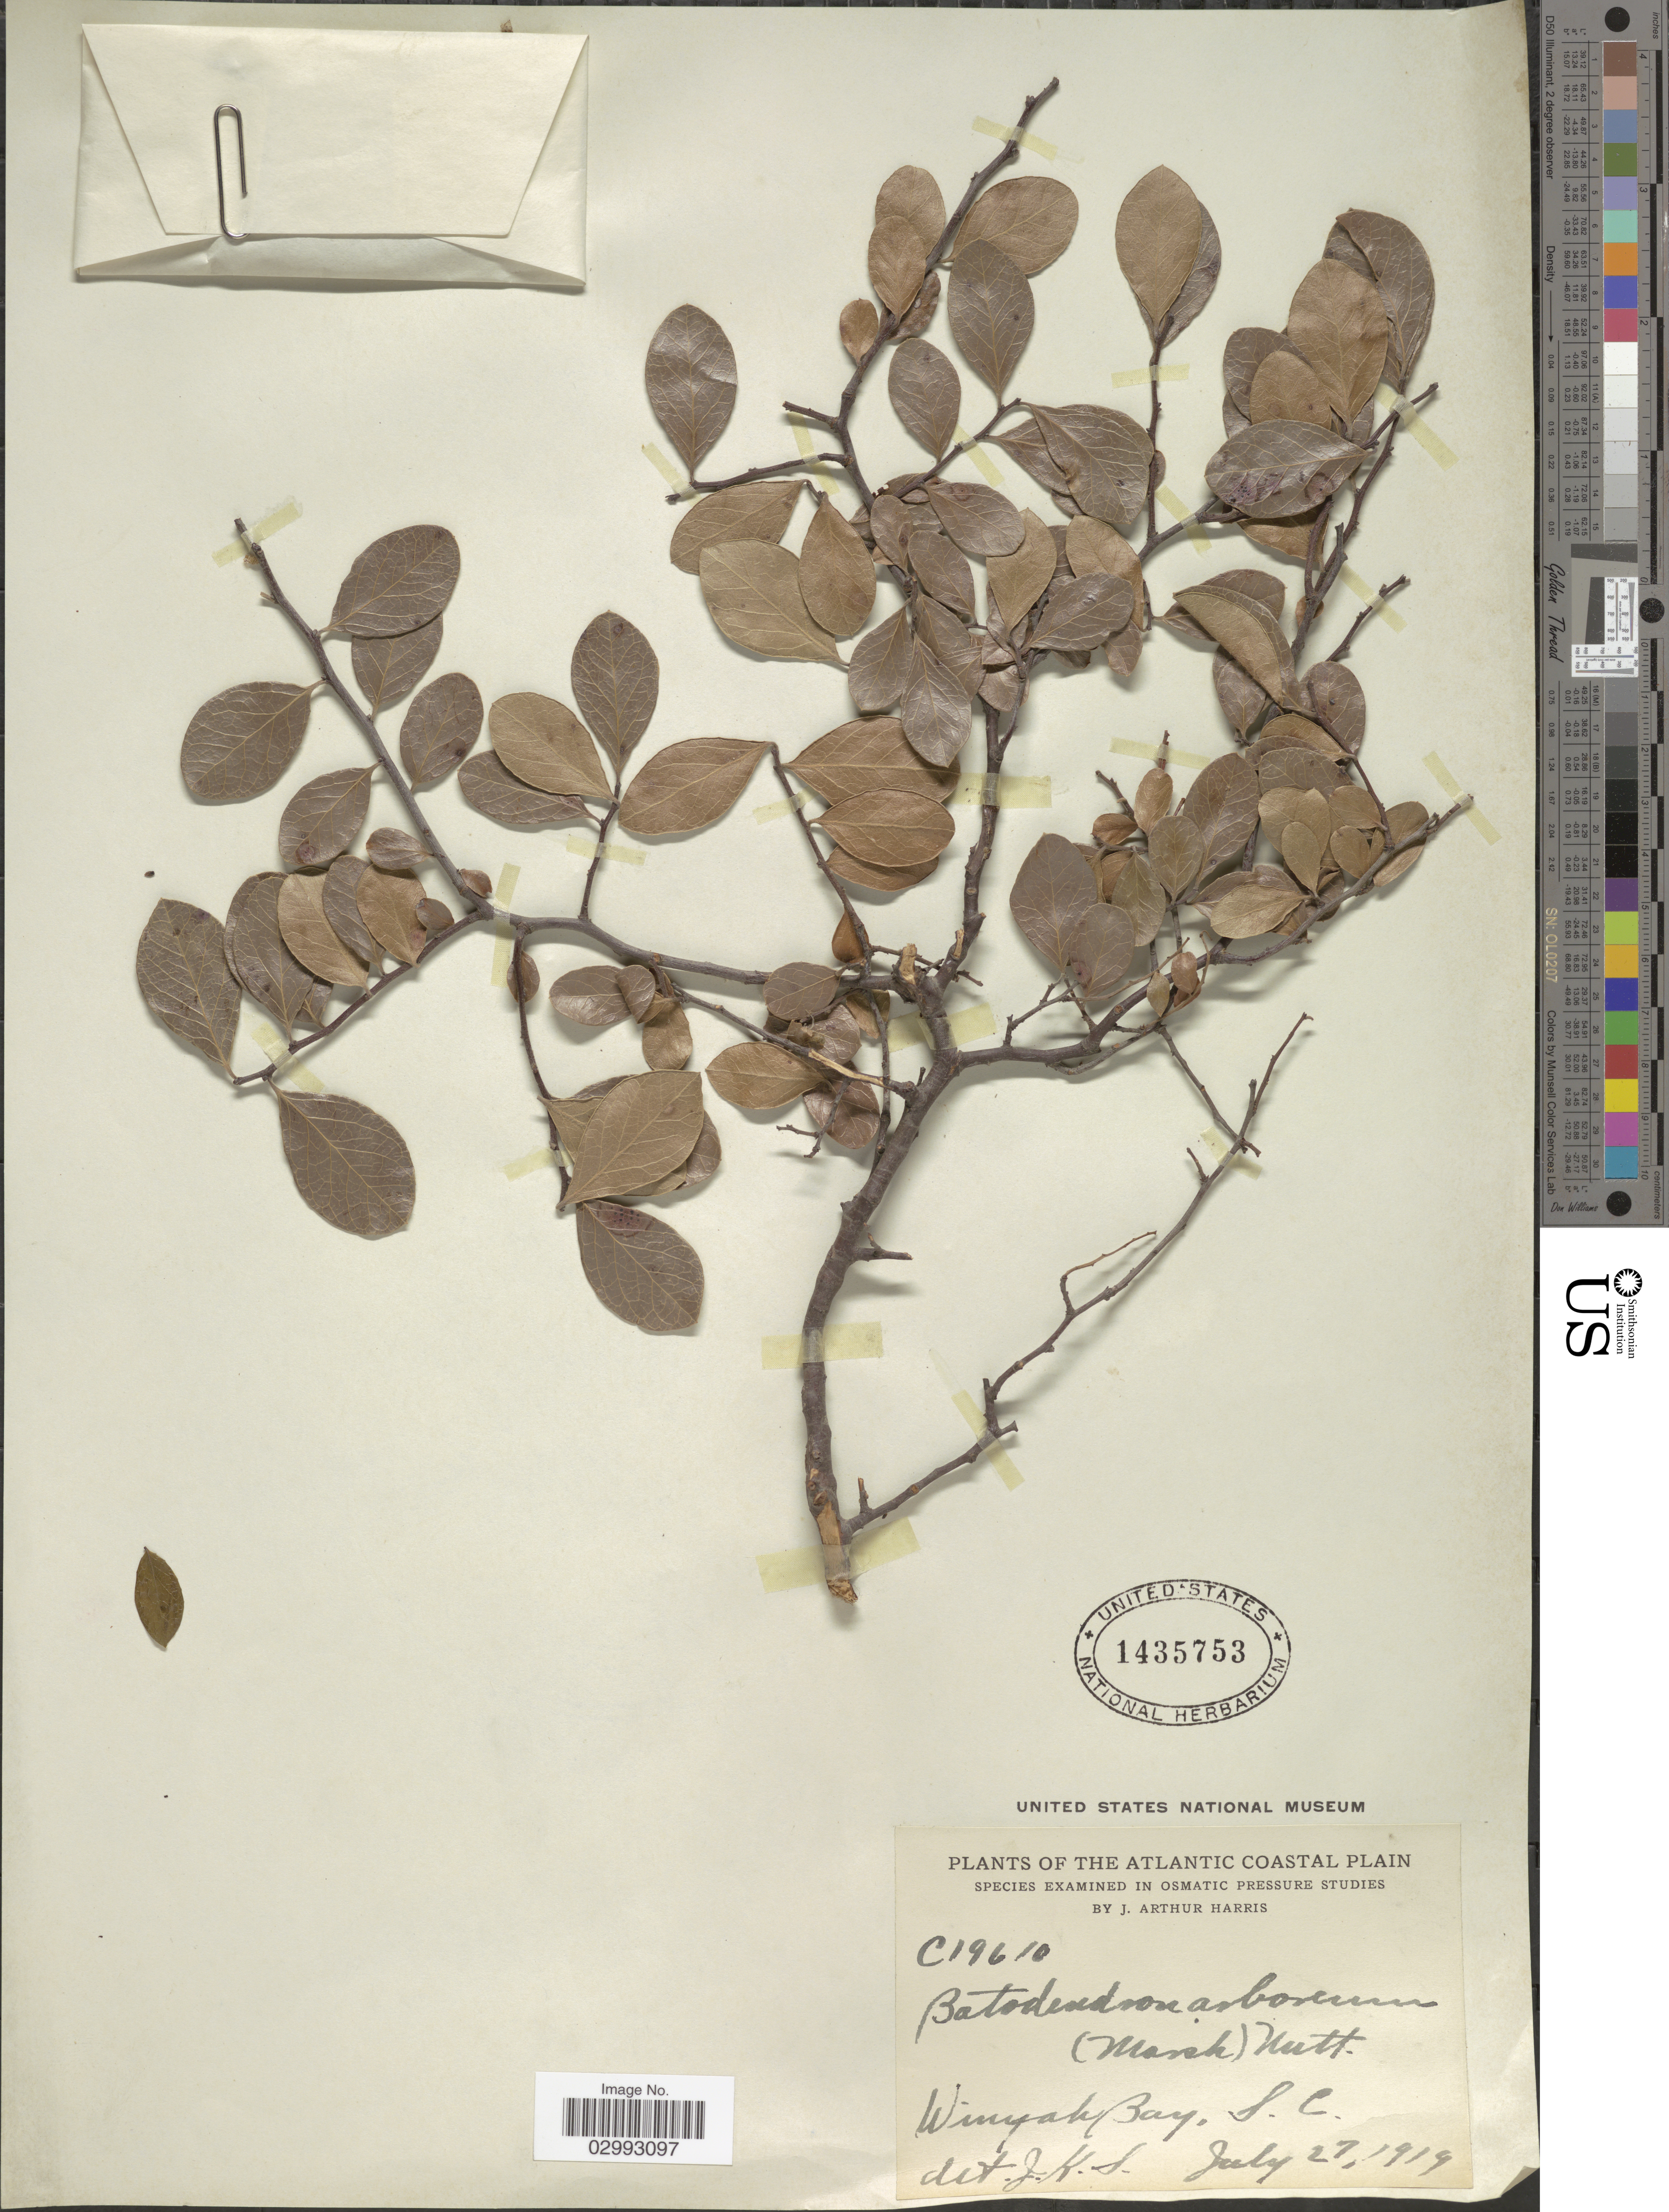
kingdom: Plantae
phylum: Tracheophyta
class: Magnoliopsida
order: Ericales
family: Ericaceae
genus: Batodendron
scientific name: Batodendron arboreum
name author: Nutt.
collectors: J. A. Harris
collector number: C19610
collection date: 1919-07-27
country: United States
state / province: South Carolina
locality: Atlantic Coastal Plain. Winyah Bay, S.C.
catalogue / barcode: US 1435753